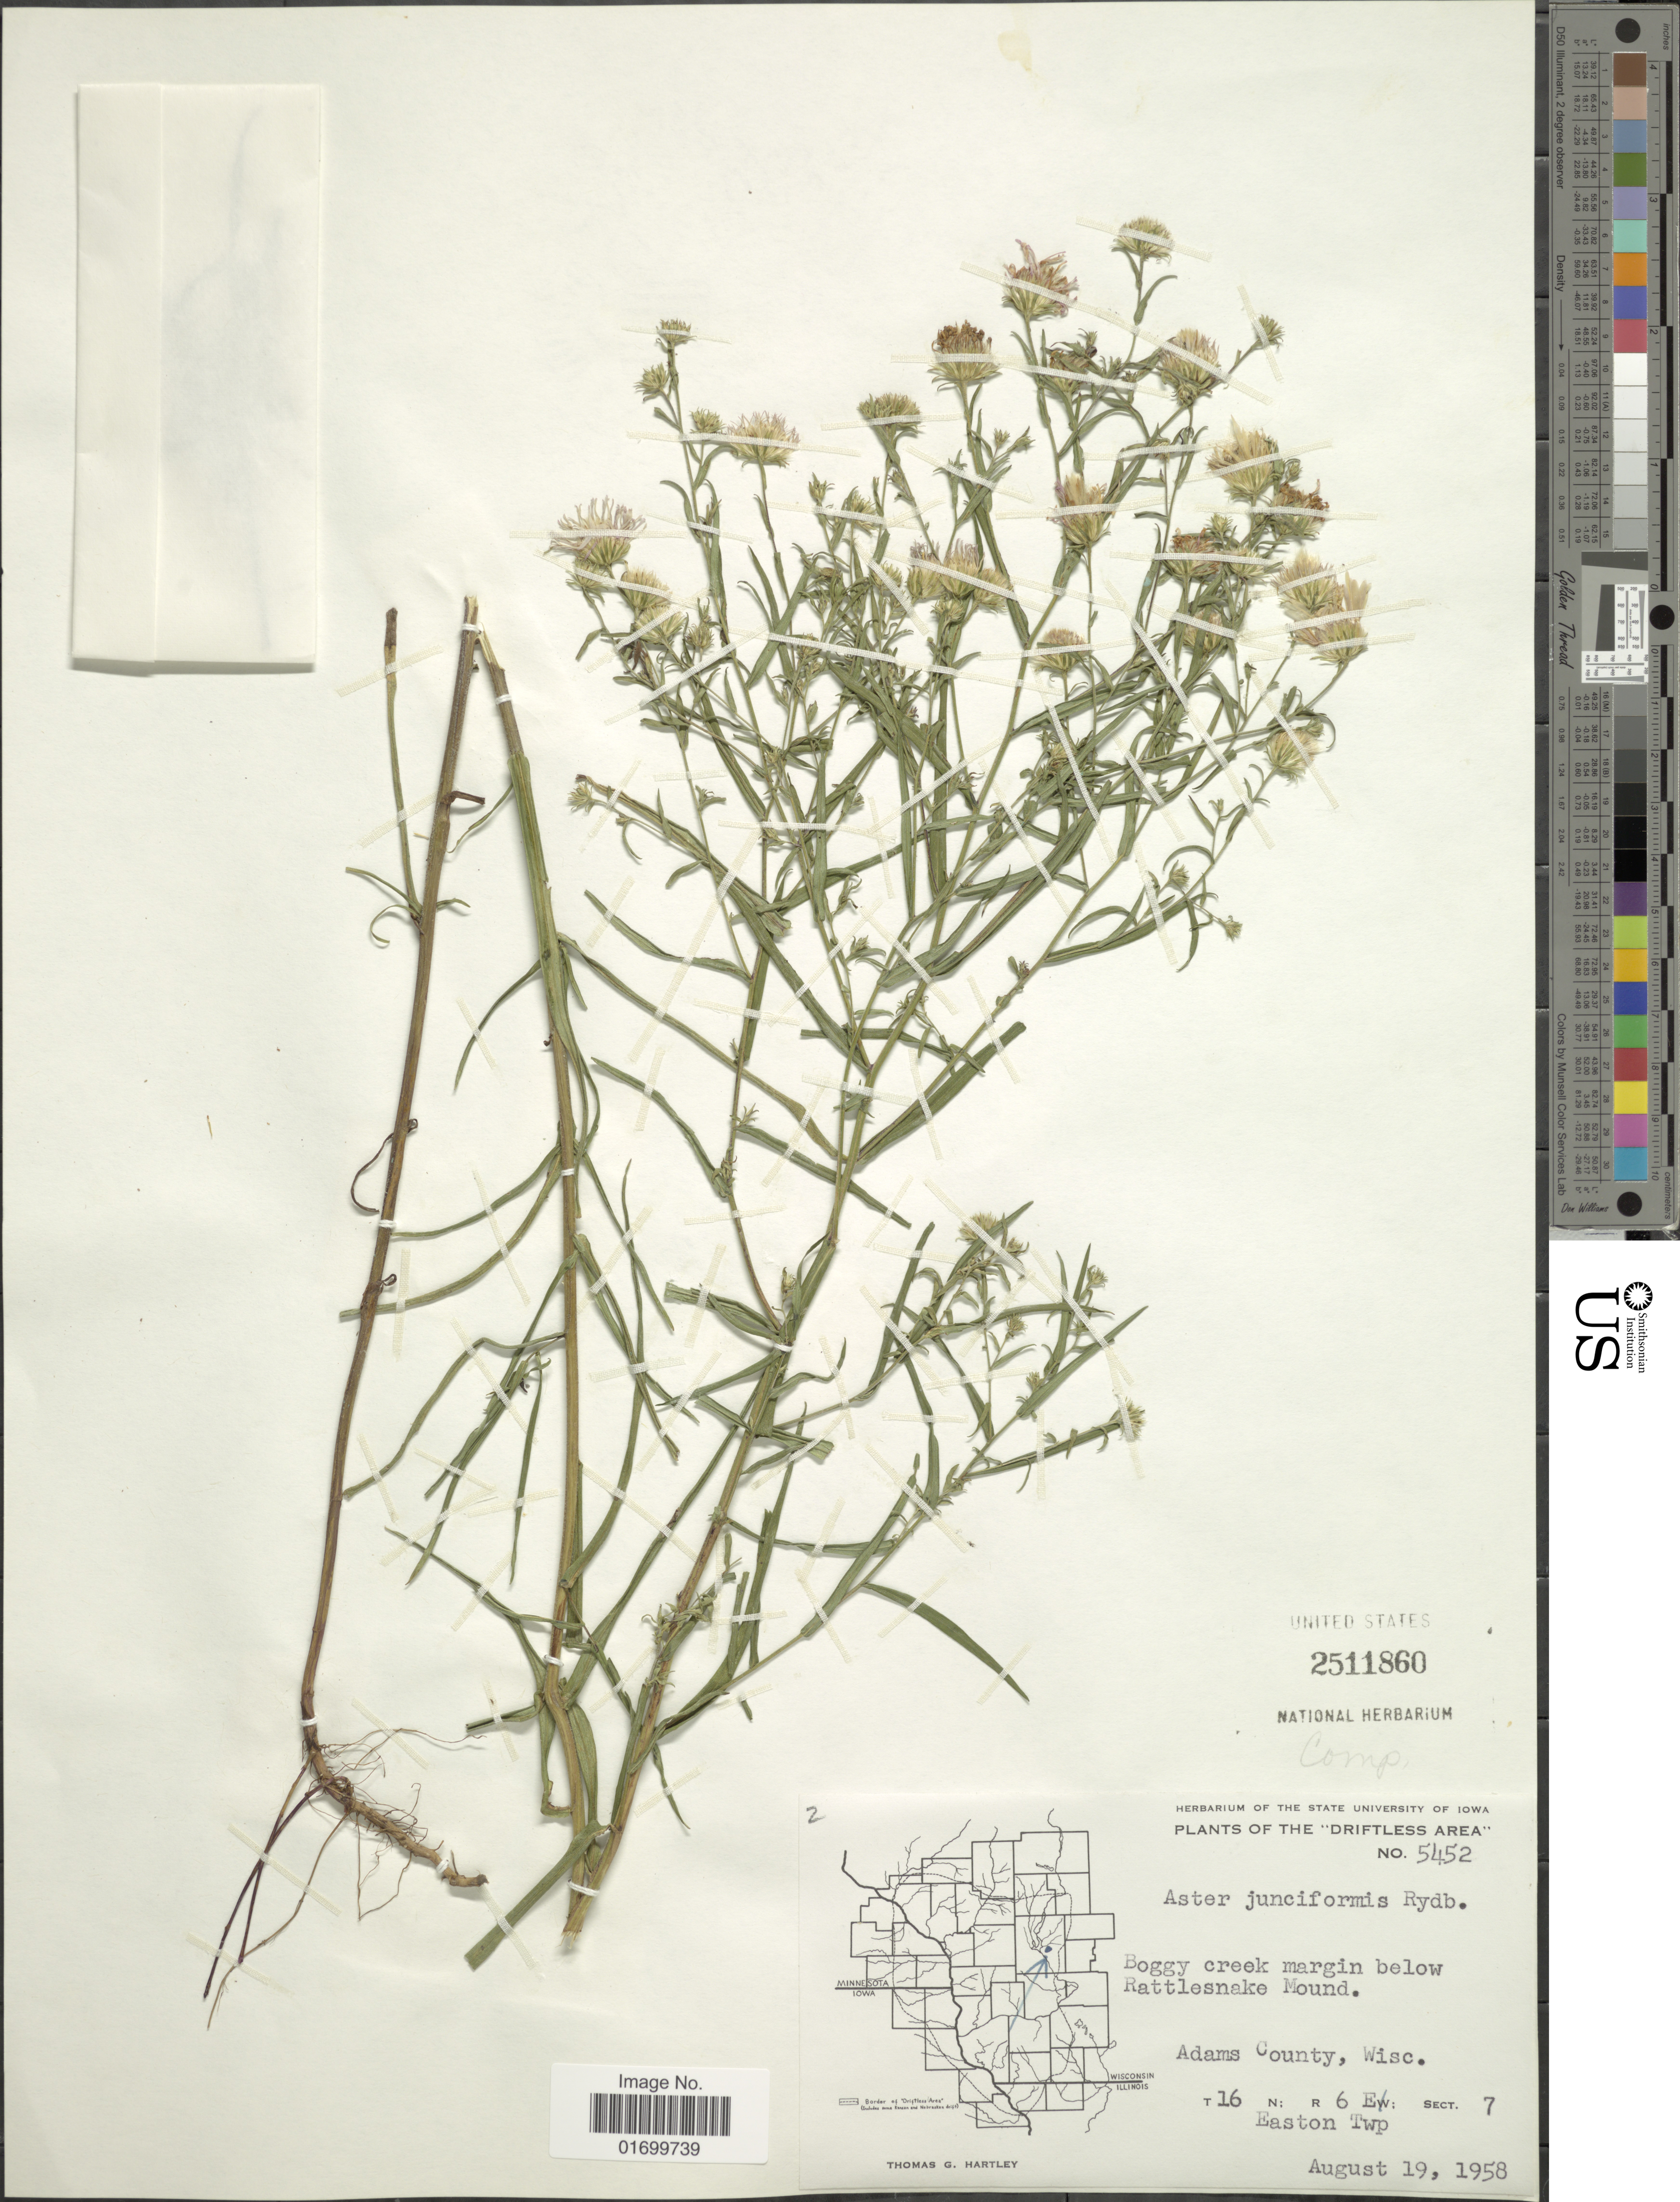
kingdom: Plantae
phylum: Tracheophyta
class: Magnoliopsida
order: Asterales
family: Asteraceae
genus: Symphyotrichum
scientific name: Symphyotrichum boreale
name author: (Torr. & A. Gray) Á. Löve & D. Löve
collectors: T. G. Hartley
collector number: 5452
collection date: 1958-08-19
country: United States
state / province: Wisconsin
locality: The 'Driftless Area'. Boggy creek margin below Rattlesnake Mound. Adams County, Wisc. Easton Twp. Sect. 7.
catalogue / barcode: US 2511860